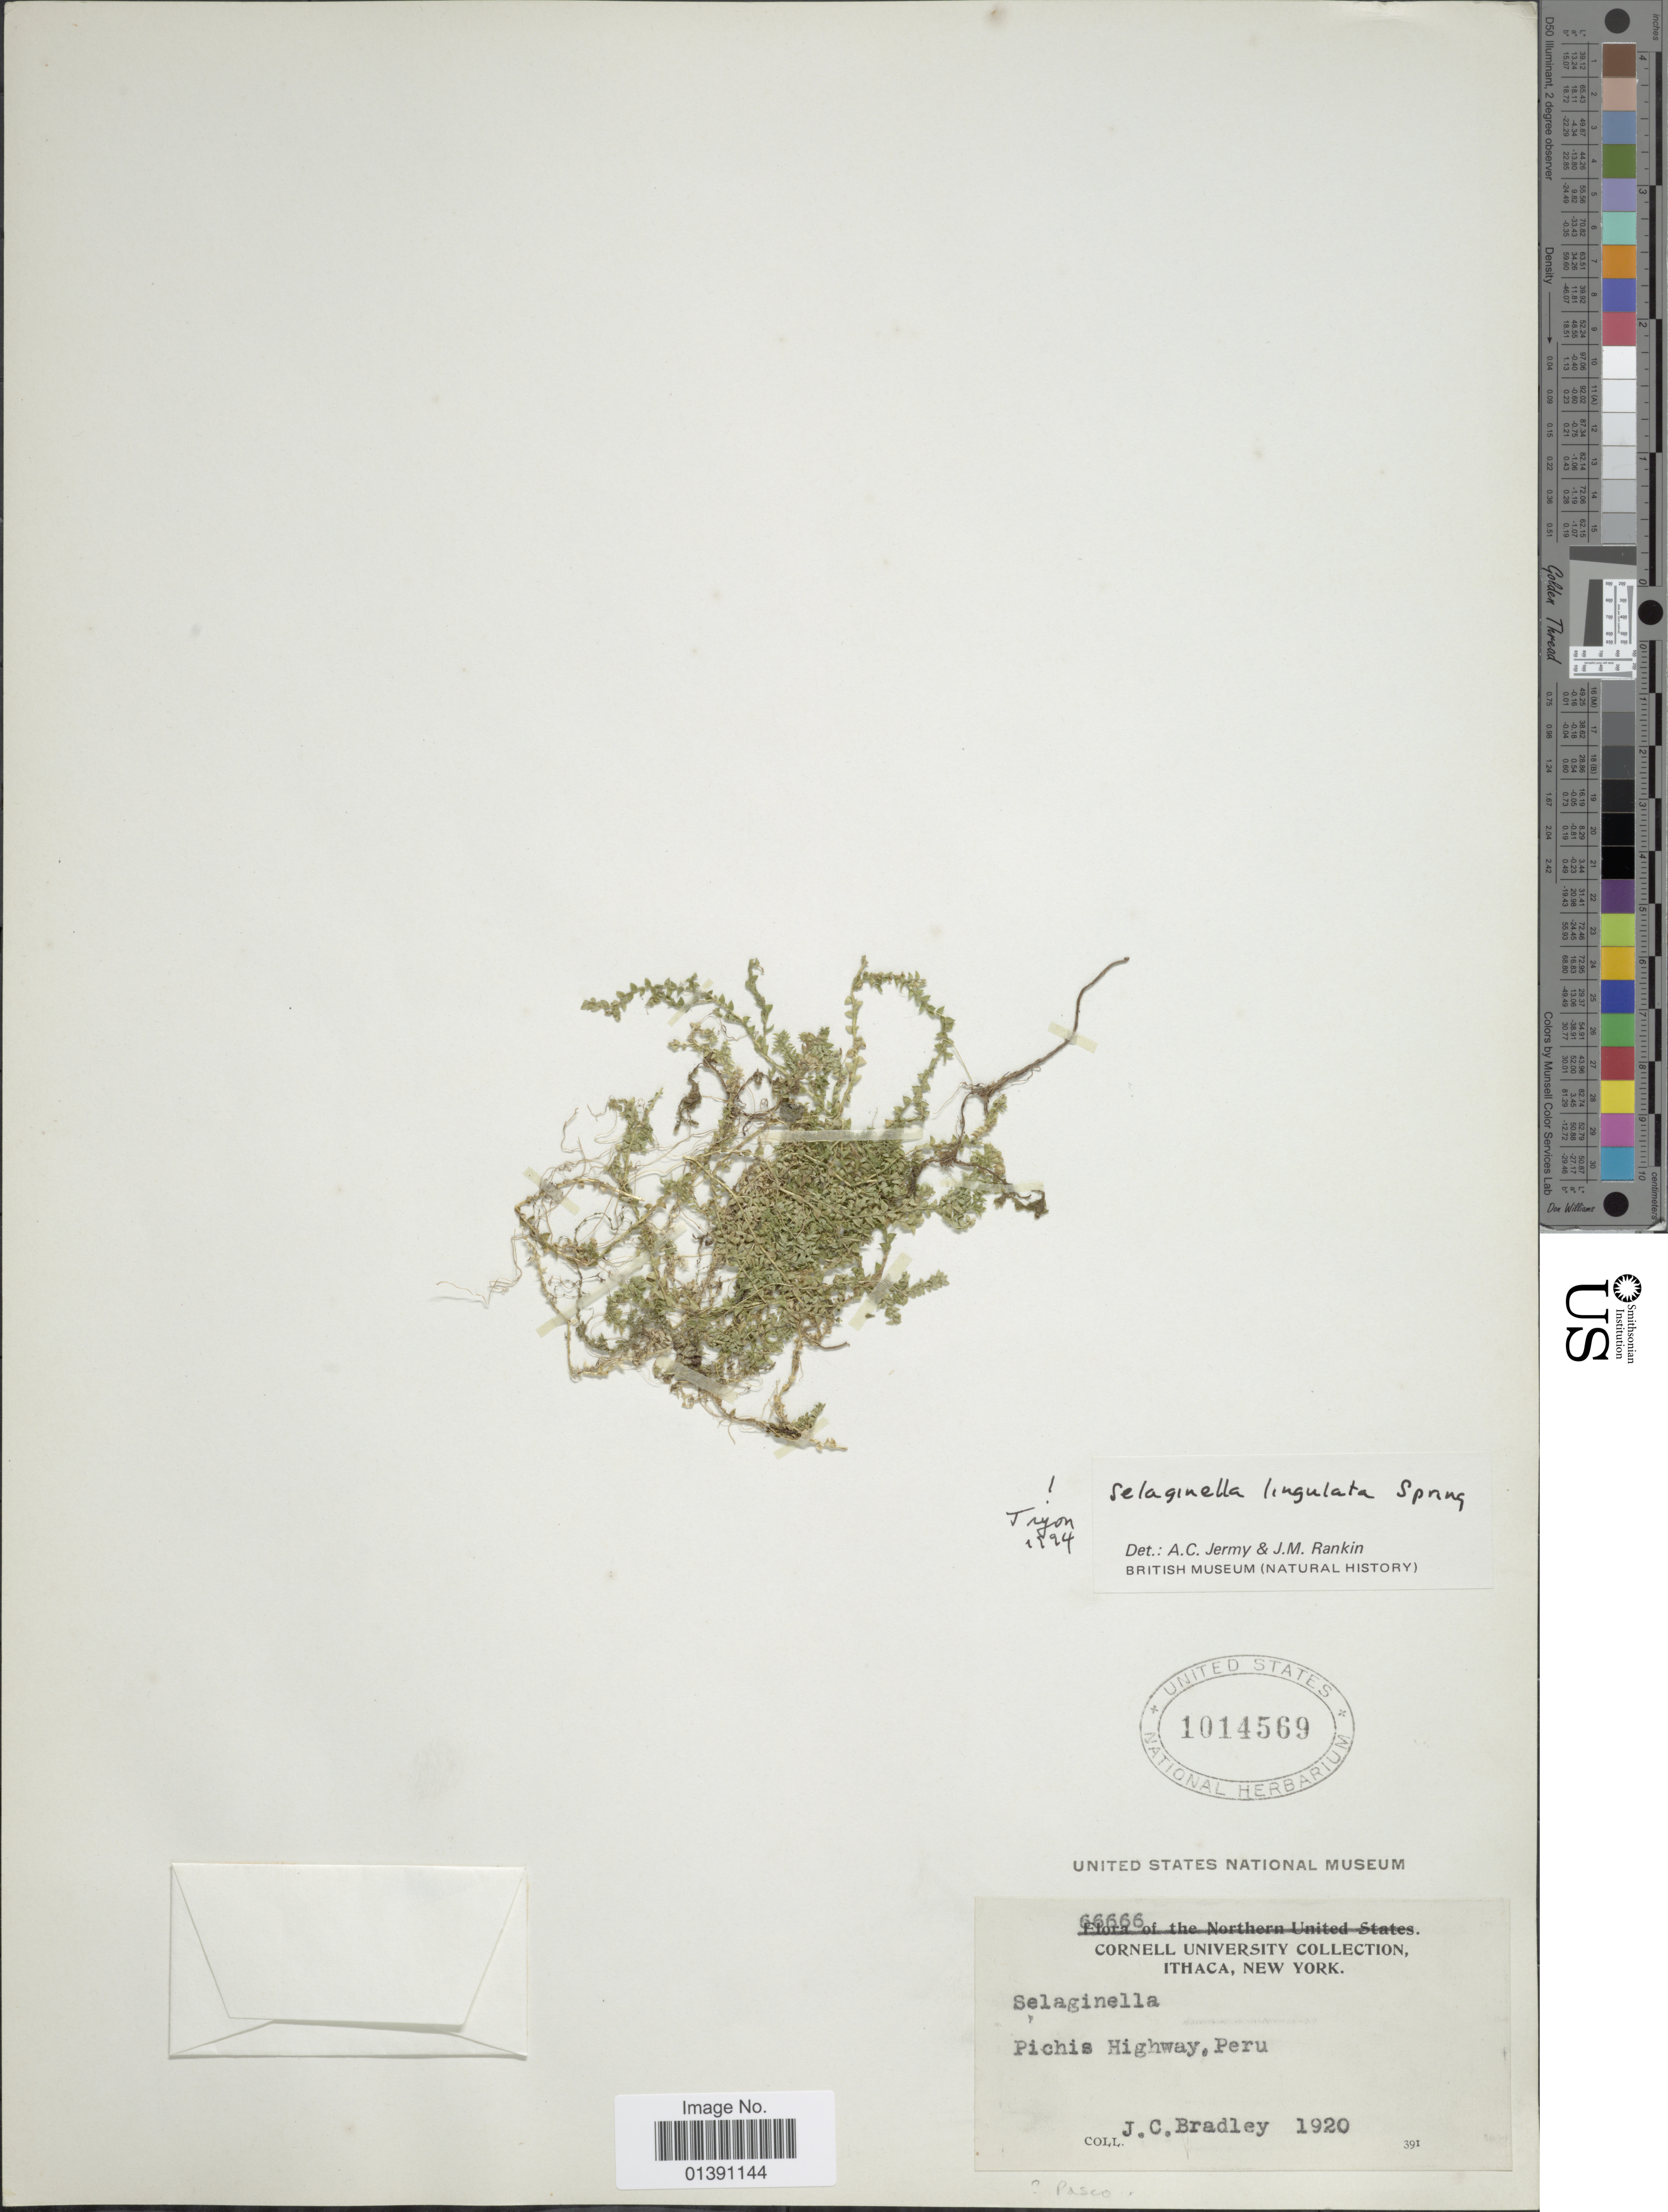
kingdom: Plantae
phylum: Tracheophyta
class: Lycopodiopsida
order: Selaginellales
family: Selaginellaceae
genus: Selaginella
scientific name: Selaginella lingulata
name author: Spring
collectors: J. Bradley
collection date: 1920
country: Peru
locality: Pichis Highway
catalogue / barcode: US 1014569